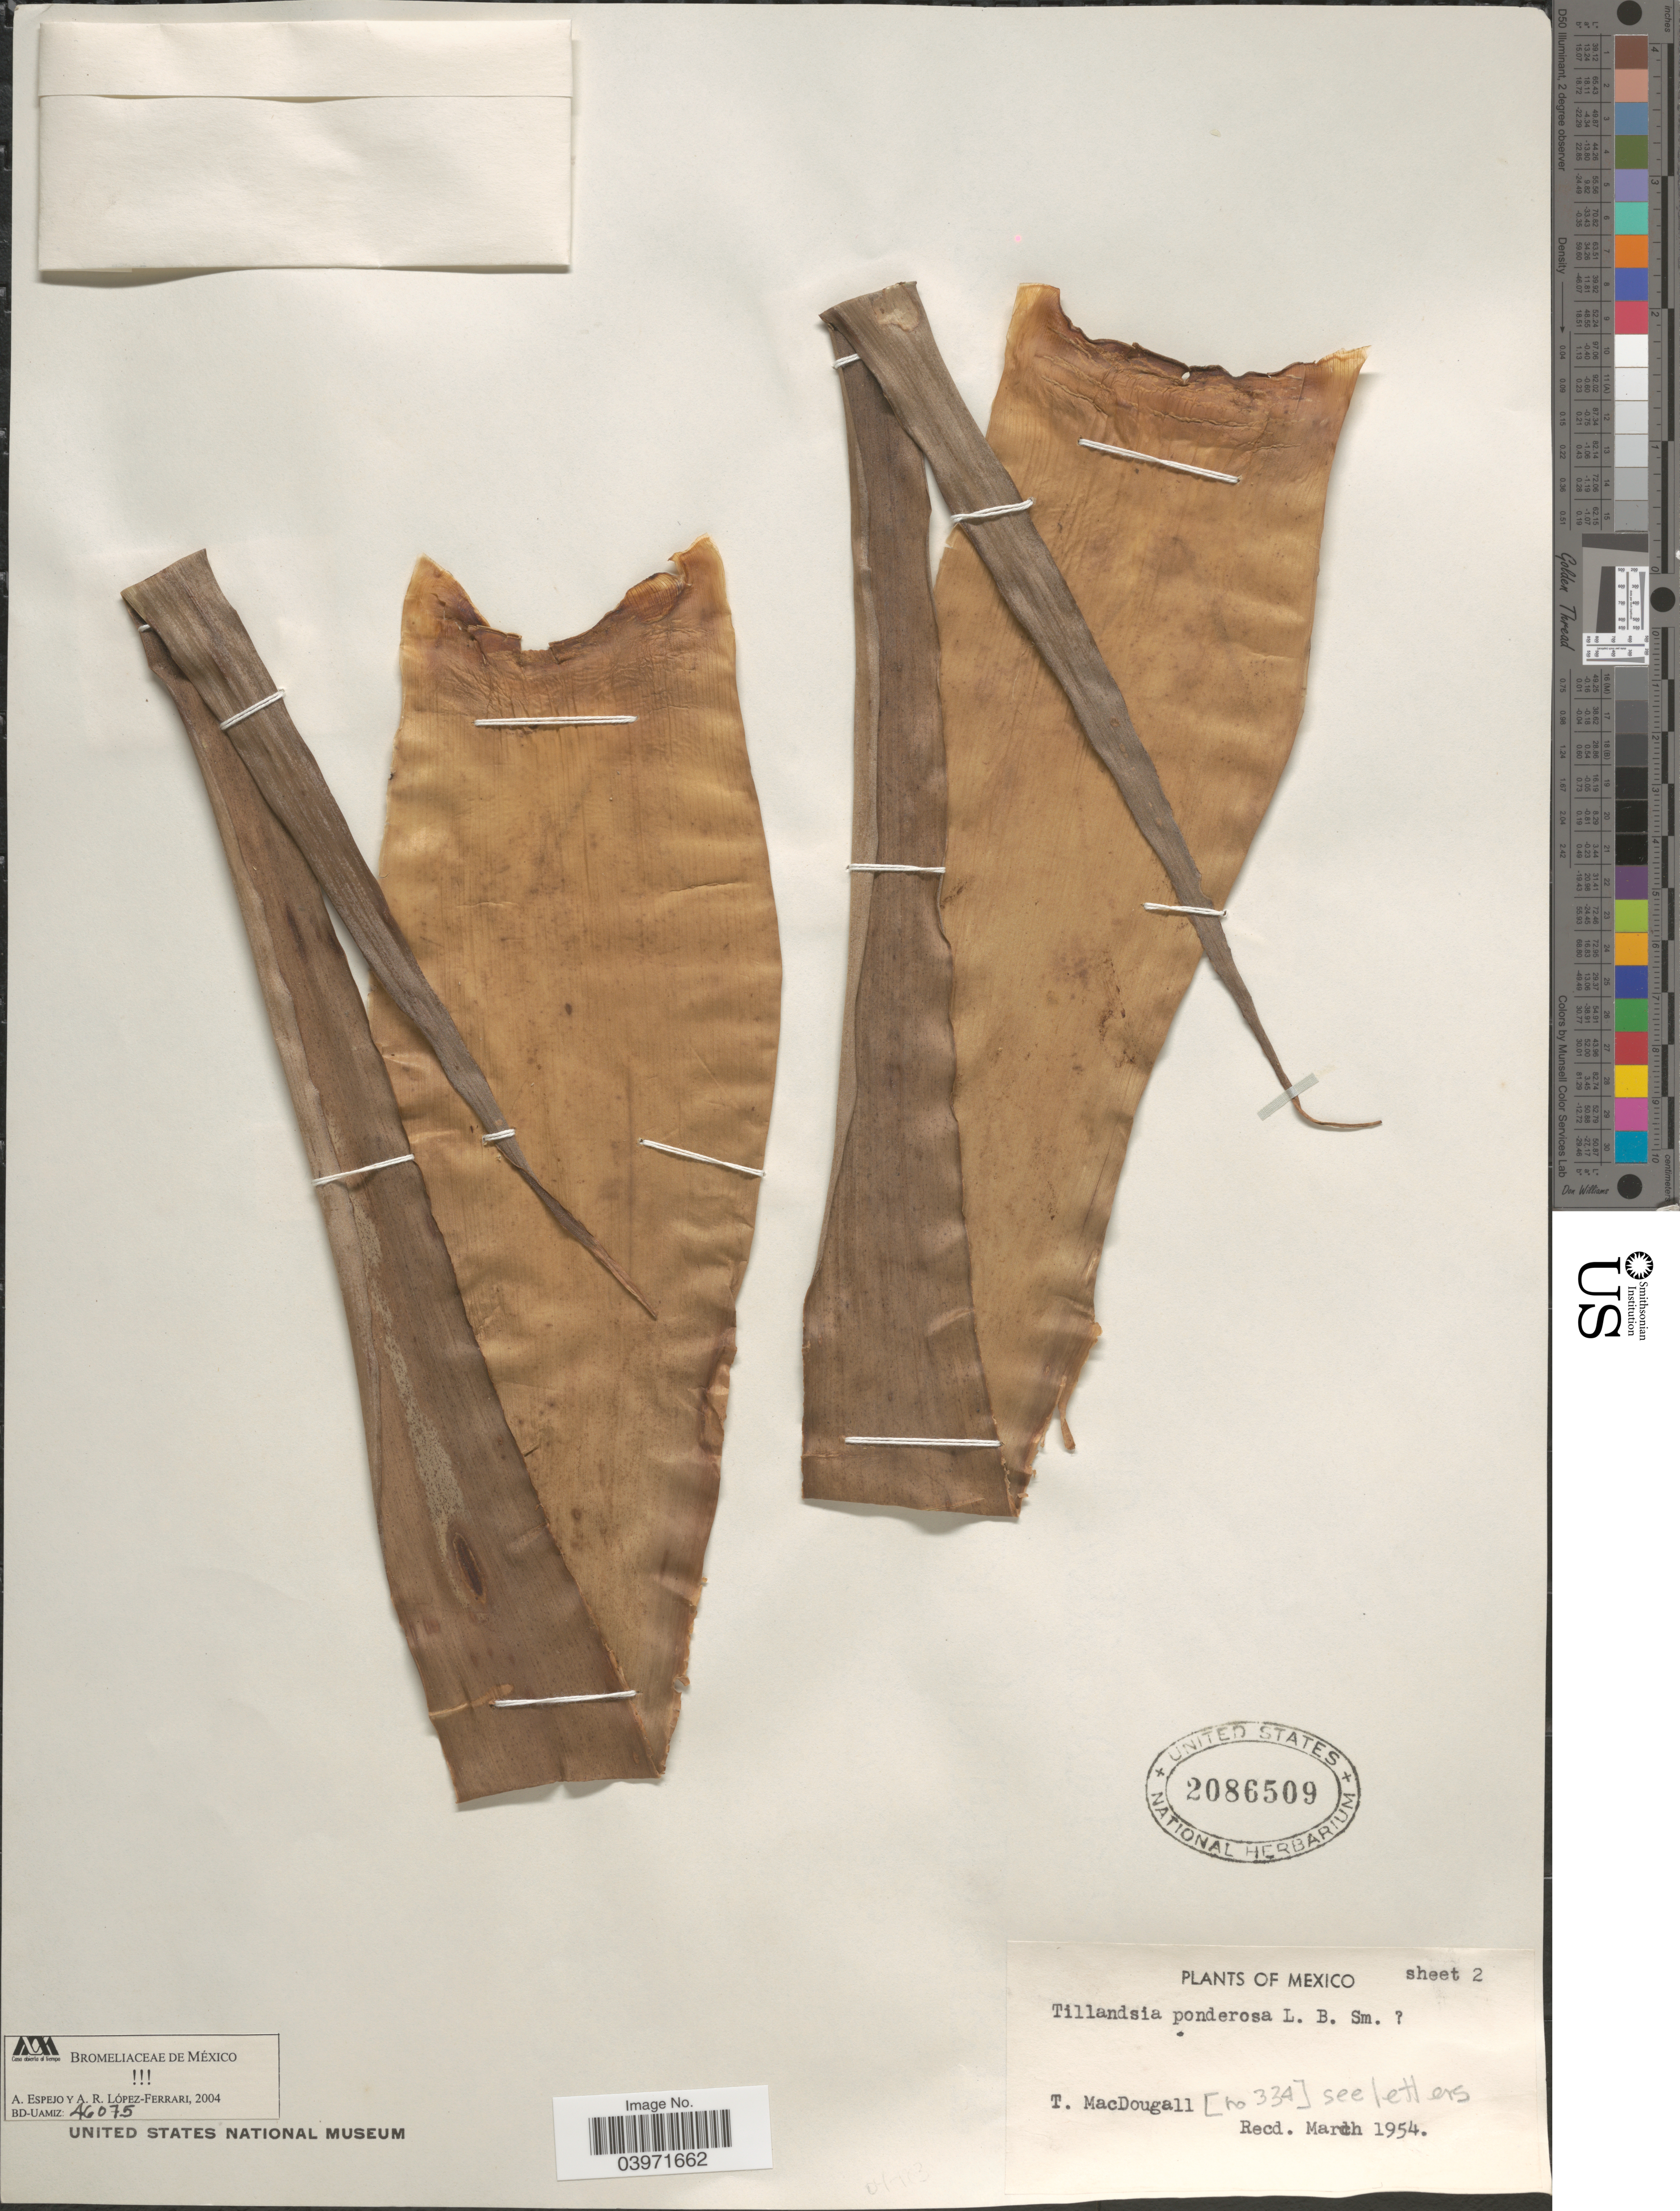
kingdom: Plantae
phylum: Tracheophyta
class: Liliopsida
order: Poales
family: Bromeliaceae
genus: Tillandsia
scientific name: Tillandsia ponderosa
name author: L.B. Sm.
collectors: T. B. MacDougall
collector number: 334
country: Mexico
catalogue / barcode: US 2086509